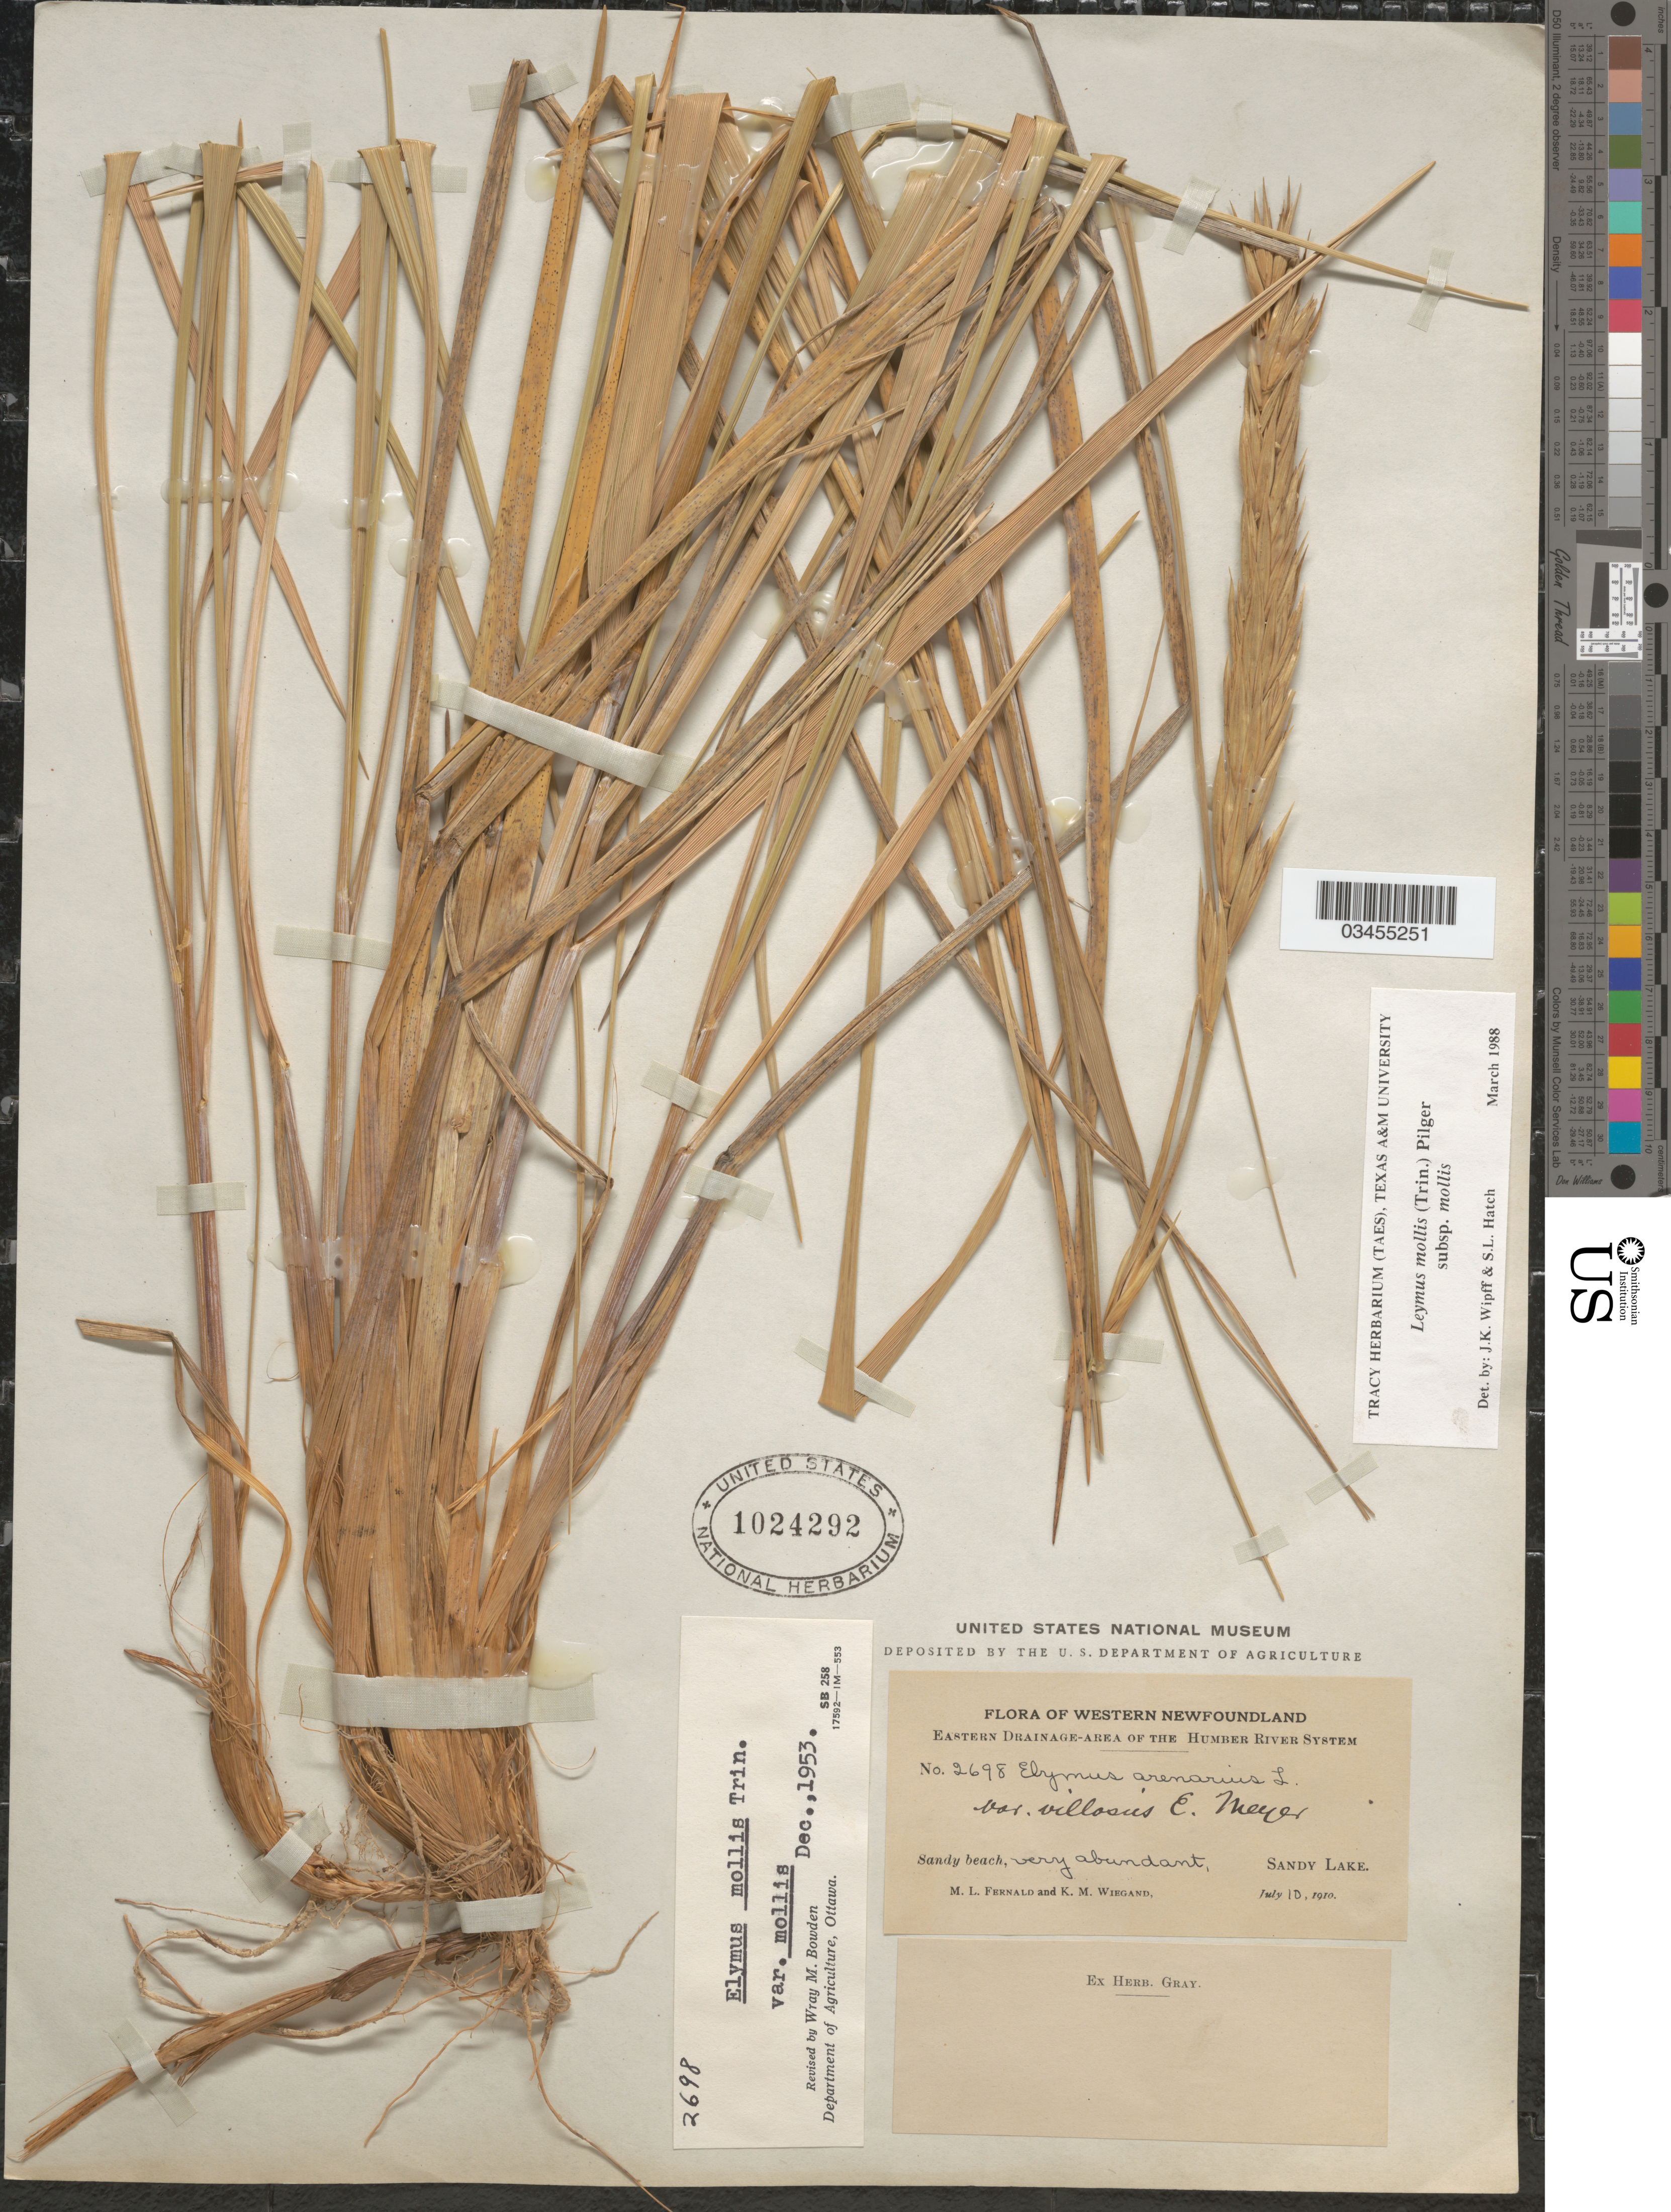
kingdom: Plantae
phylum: Tracheophyta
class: Liliopsida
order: Poales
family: Poaceae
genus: Leymus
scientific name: Leymus mollis subsp. mollis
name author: (Trin.) Pilg.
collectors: M. L. Fernald & K. M. Wiegand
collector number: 2698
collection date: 1910-07-10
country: Canada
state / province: Newfoundland and Labrador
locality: Western Newfoundland. Eastern drainage-area of the Humber River System. Sandy beach, very abundant. Sandy Lake.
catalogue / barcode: US 1024292